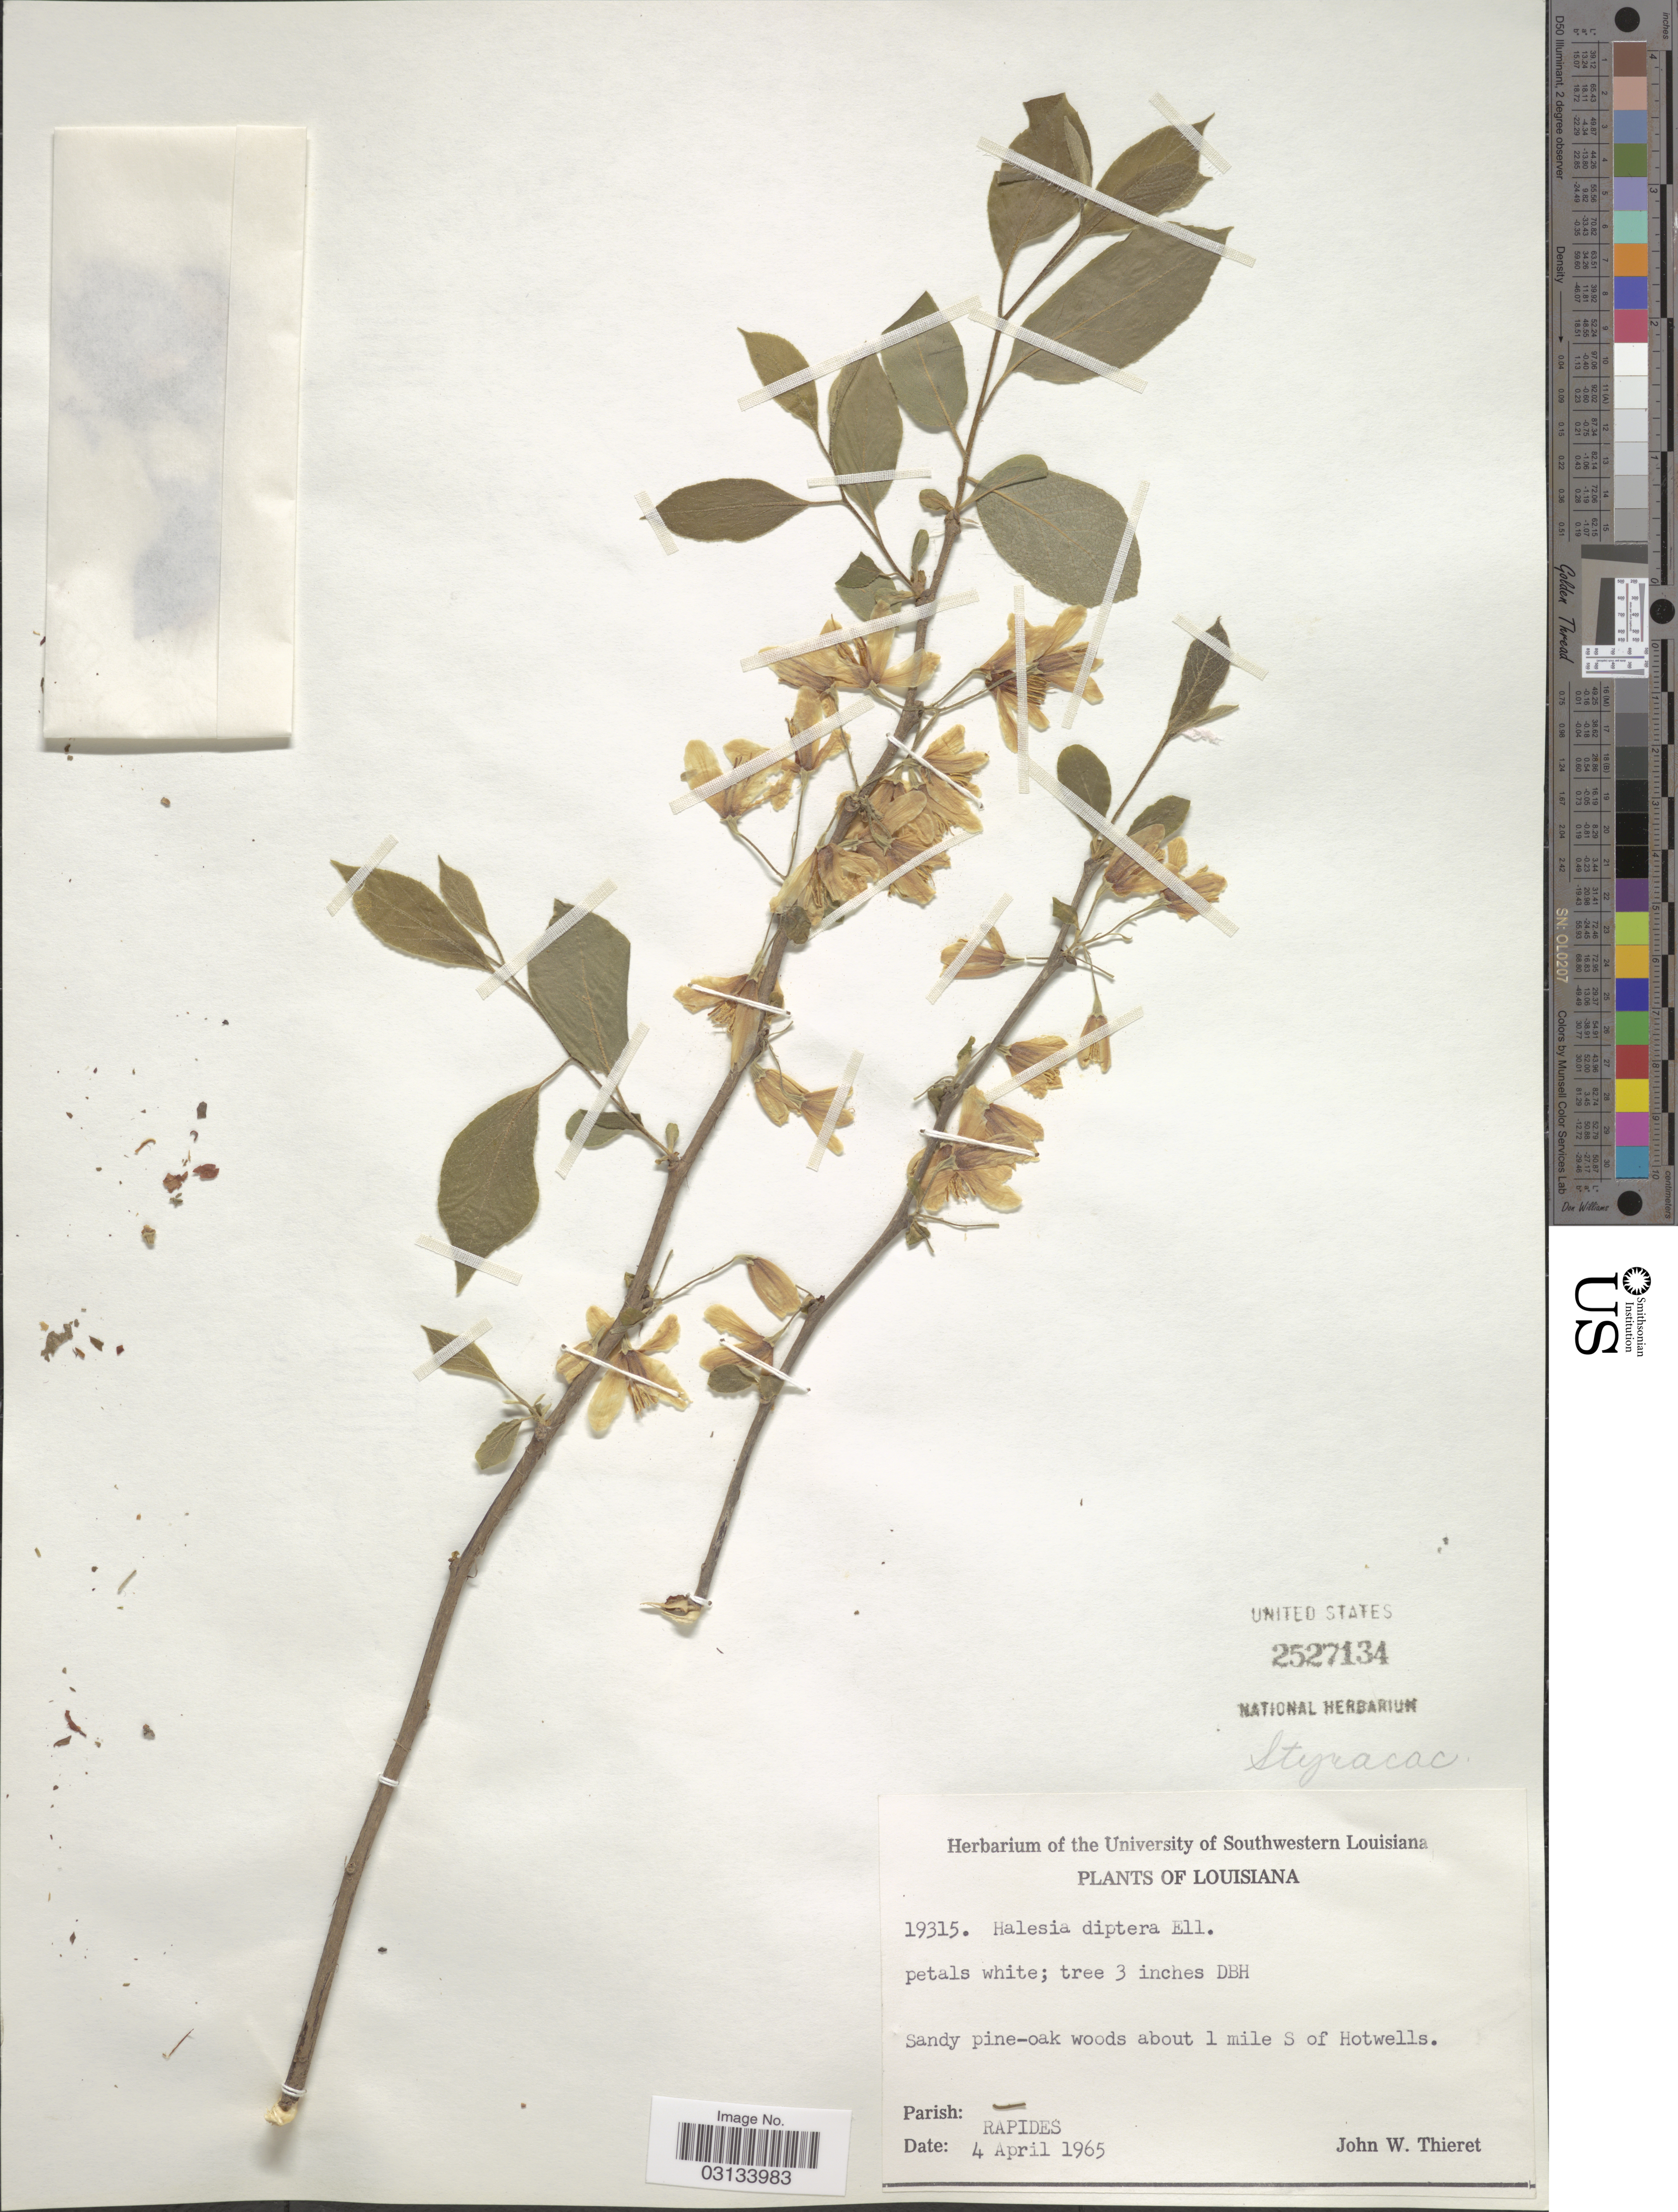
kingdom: Plantae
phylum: Tracheophyta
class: Magnoliopsida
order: Ericales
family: Styracaceae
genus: Halesia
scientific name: Halesia diptera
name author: J. Ellis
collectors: J. W. Thieret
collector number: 19315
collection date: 1965-04-04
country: United States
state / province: Louisiana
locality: About 1 mile S of Hotwells. Parish: Rapides.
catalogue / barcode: US 2527134